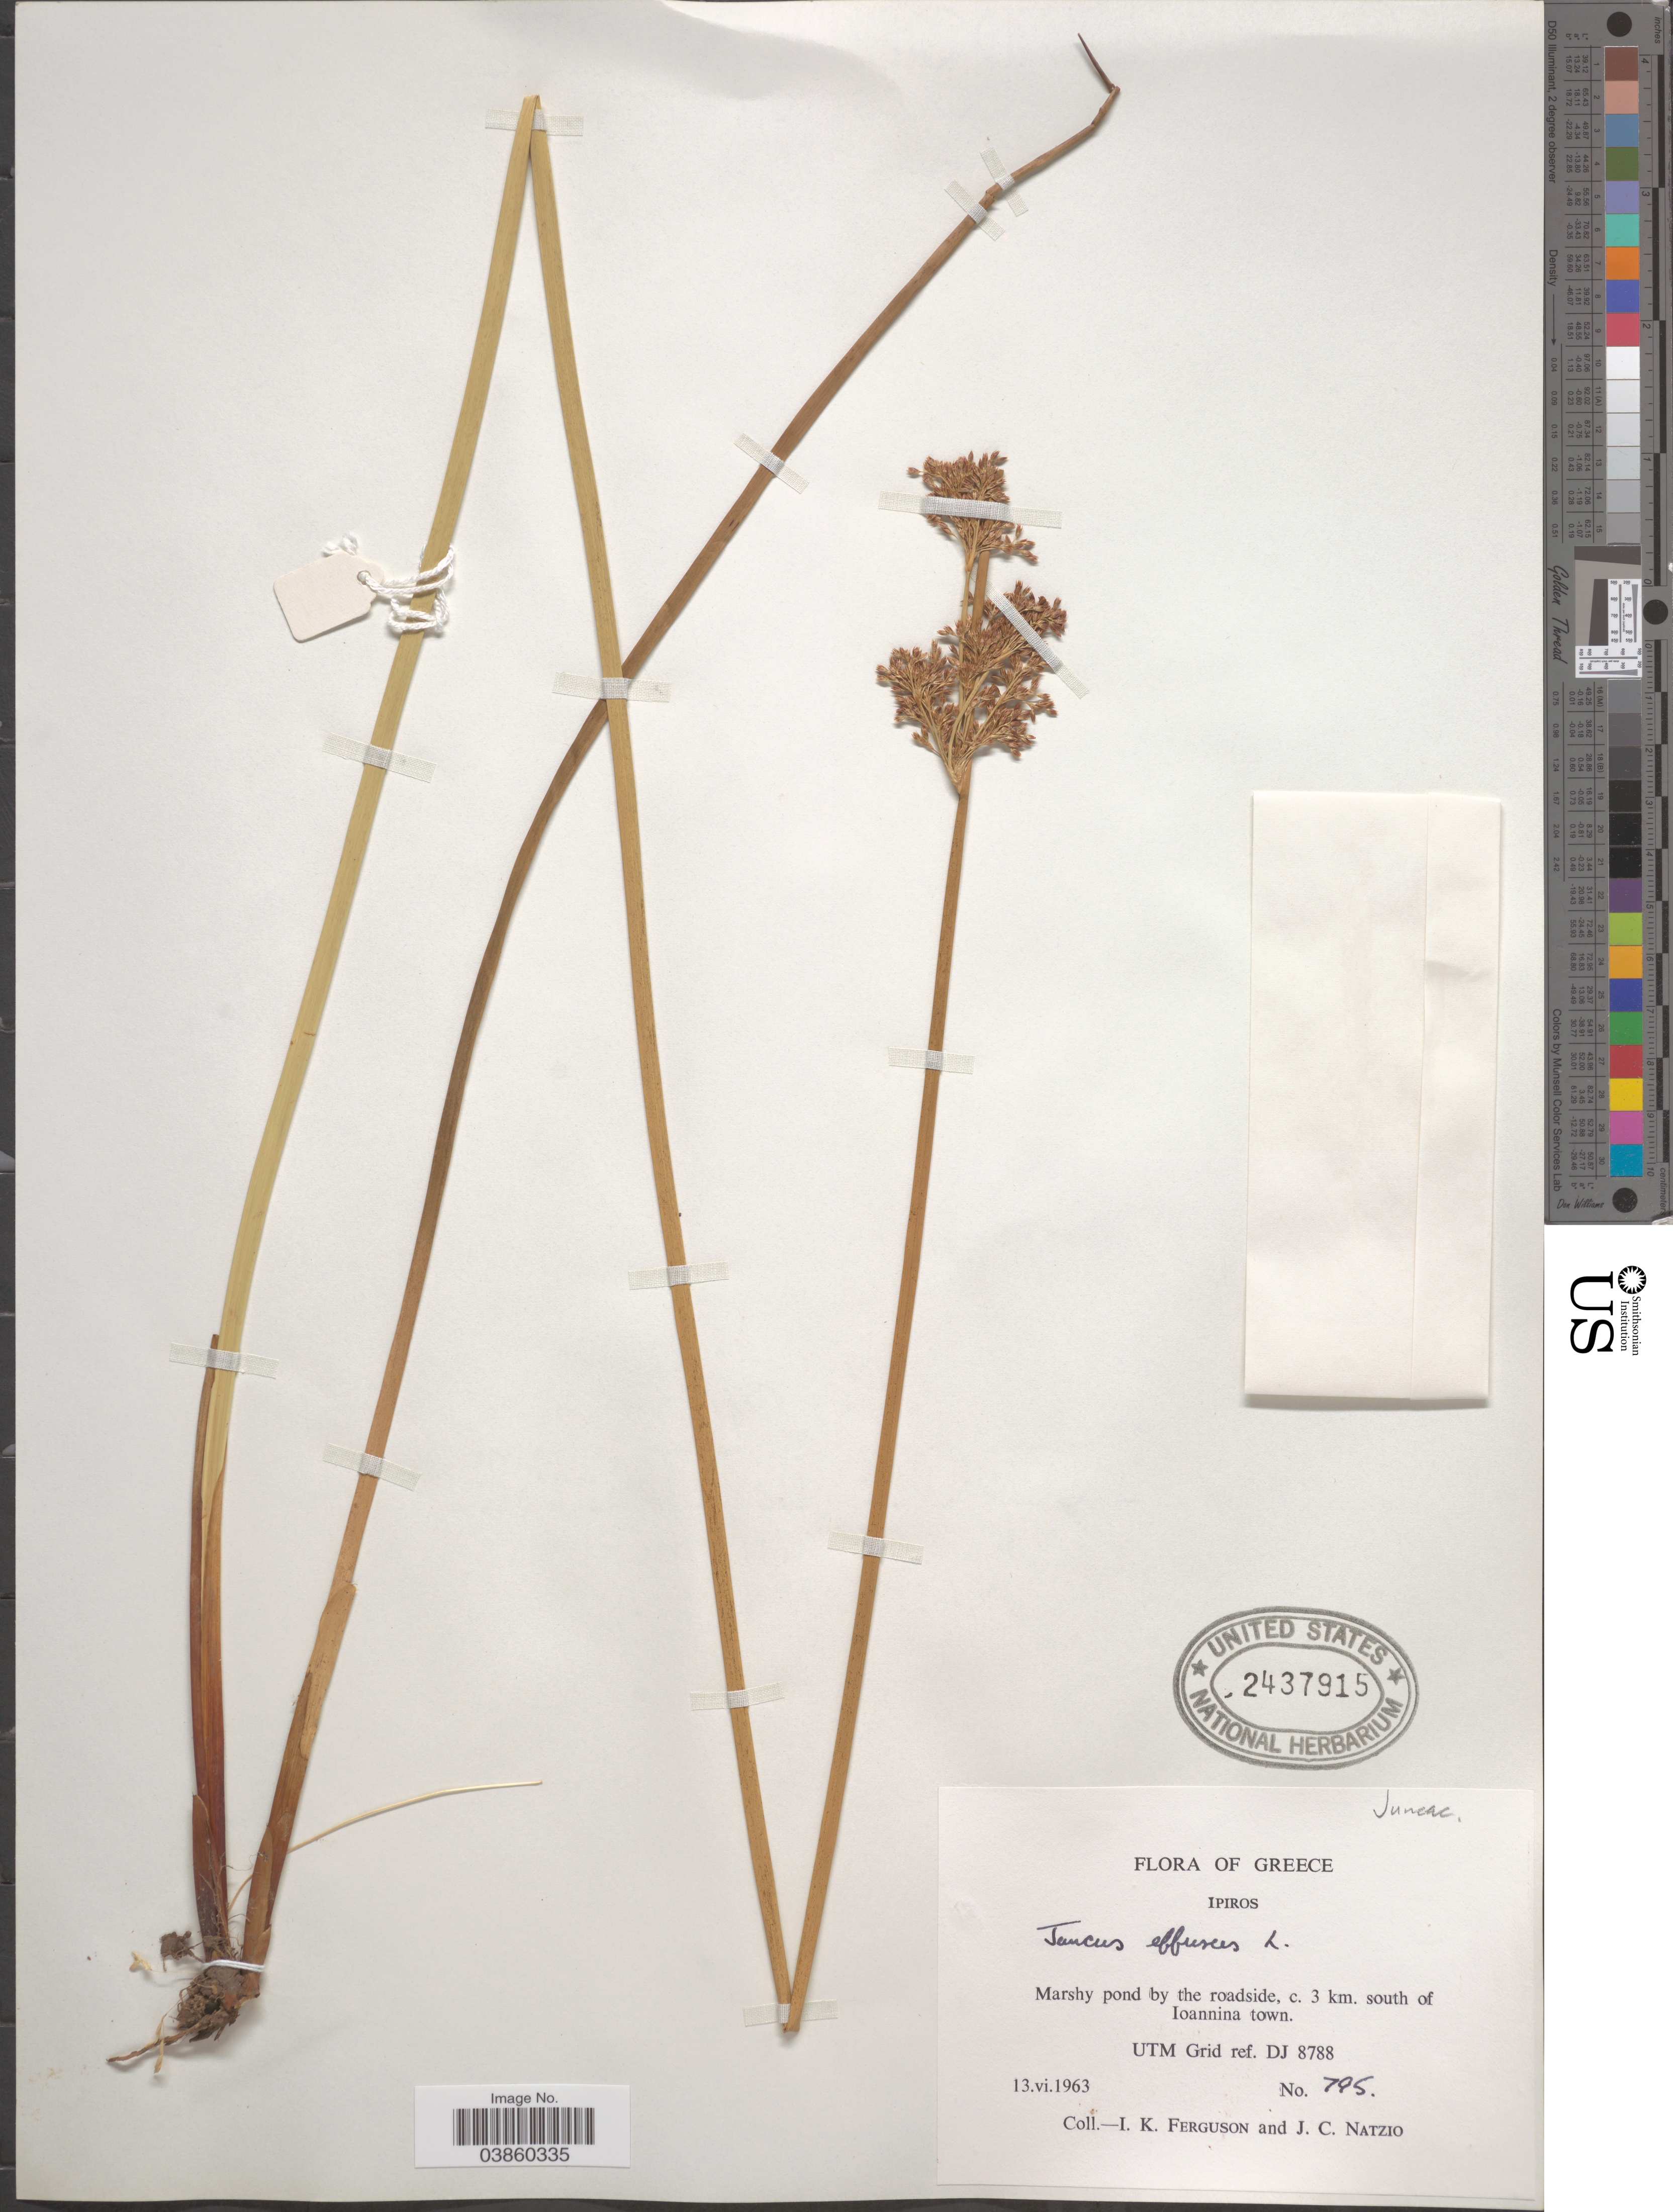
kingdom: Plantae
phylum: Tracheophyta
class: Liliopsida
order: Poales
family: Juncaceae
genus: Juncus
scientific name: Juncus effusus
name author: L.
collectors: I. K. Ferguson & J. Natzio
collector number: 795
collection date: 1963-06-13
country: Greece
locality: Ipiros. Marshy pond by the roadside, c. 3 km. south of Ioannina town. UTM Grid ref. DJ 8788.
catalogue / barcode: US 2437915